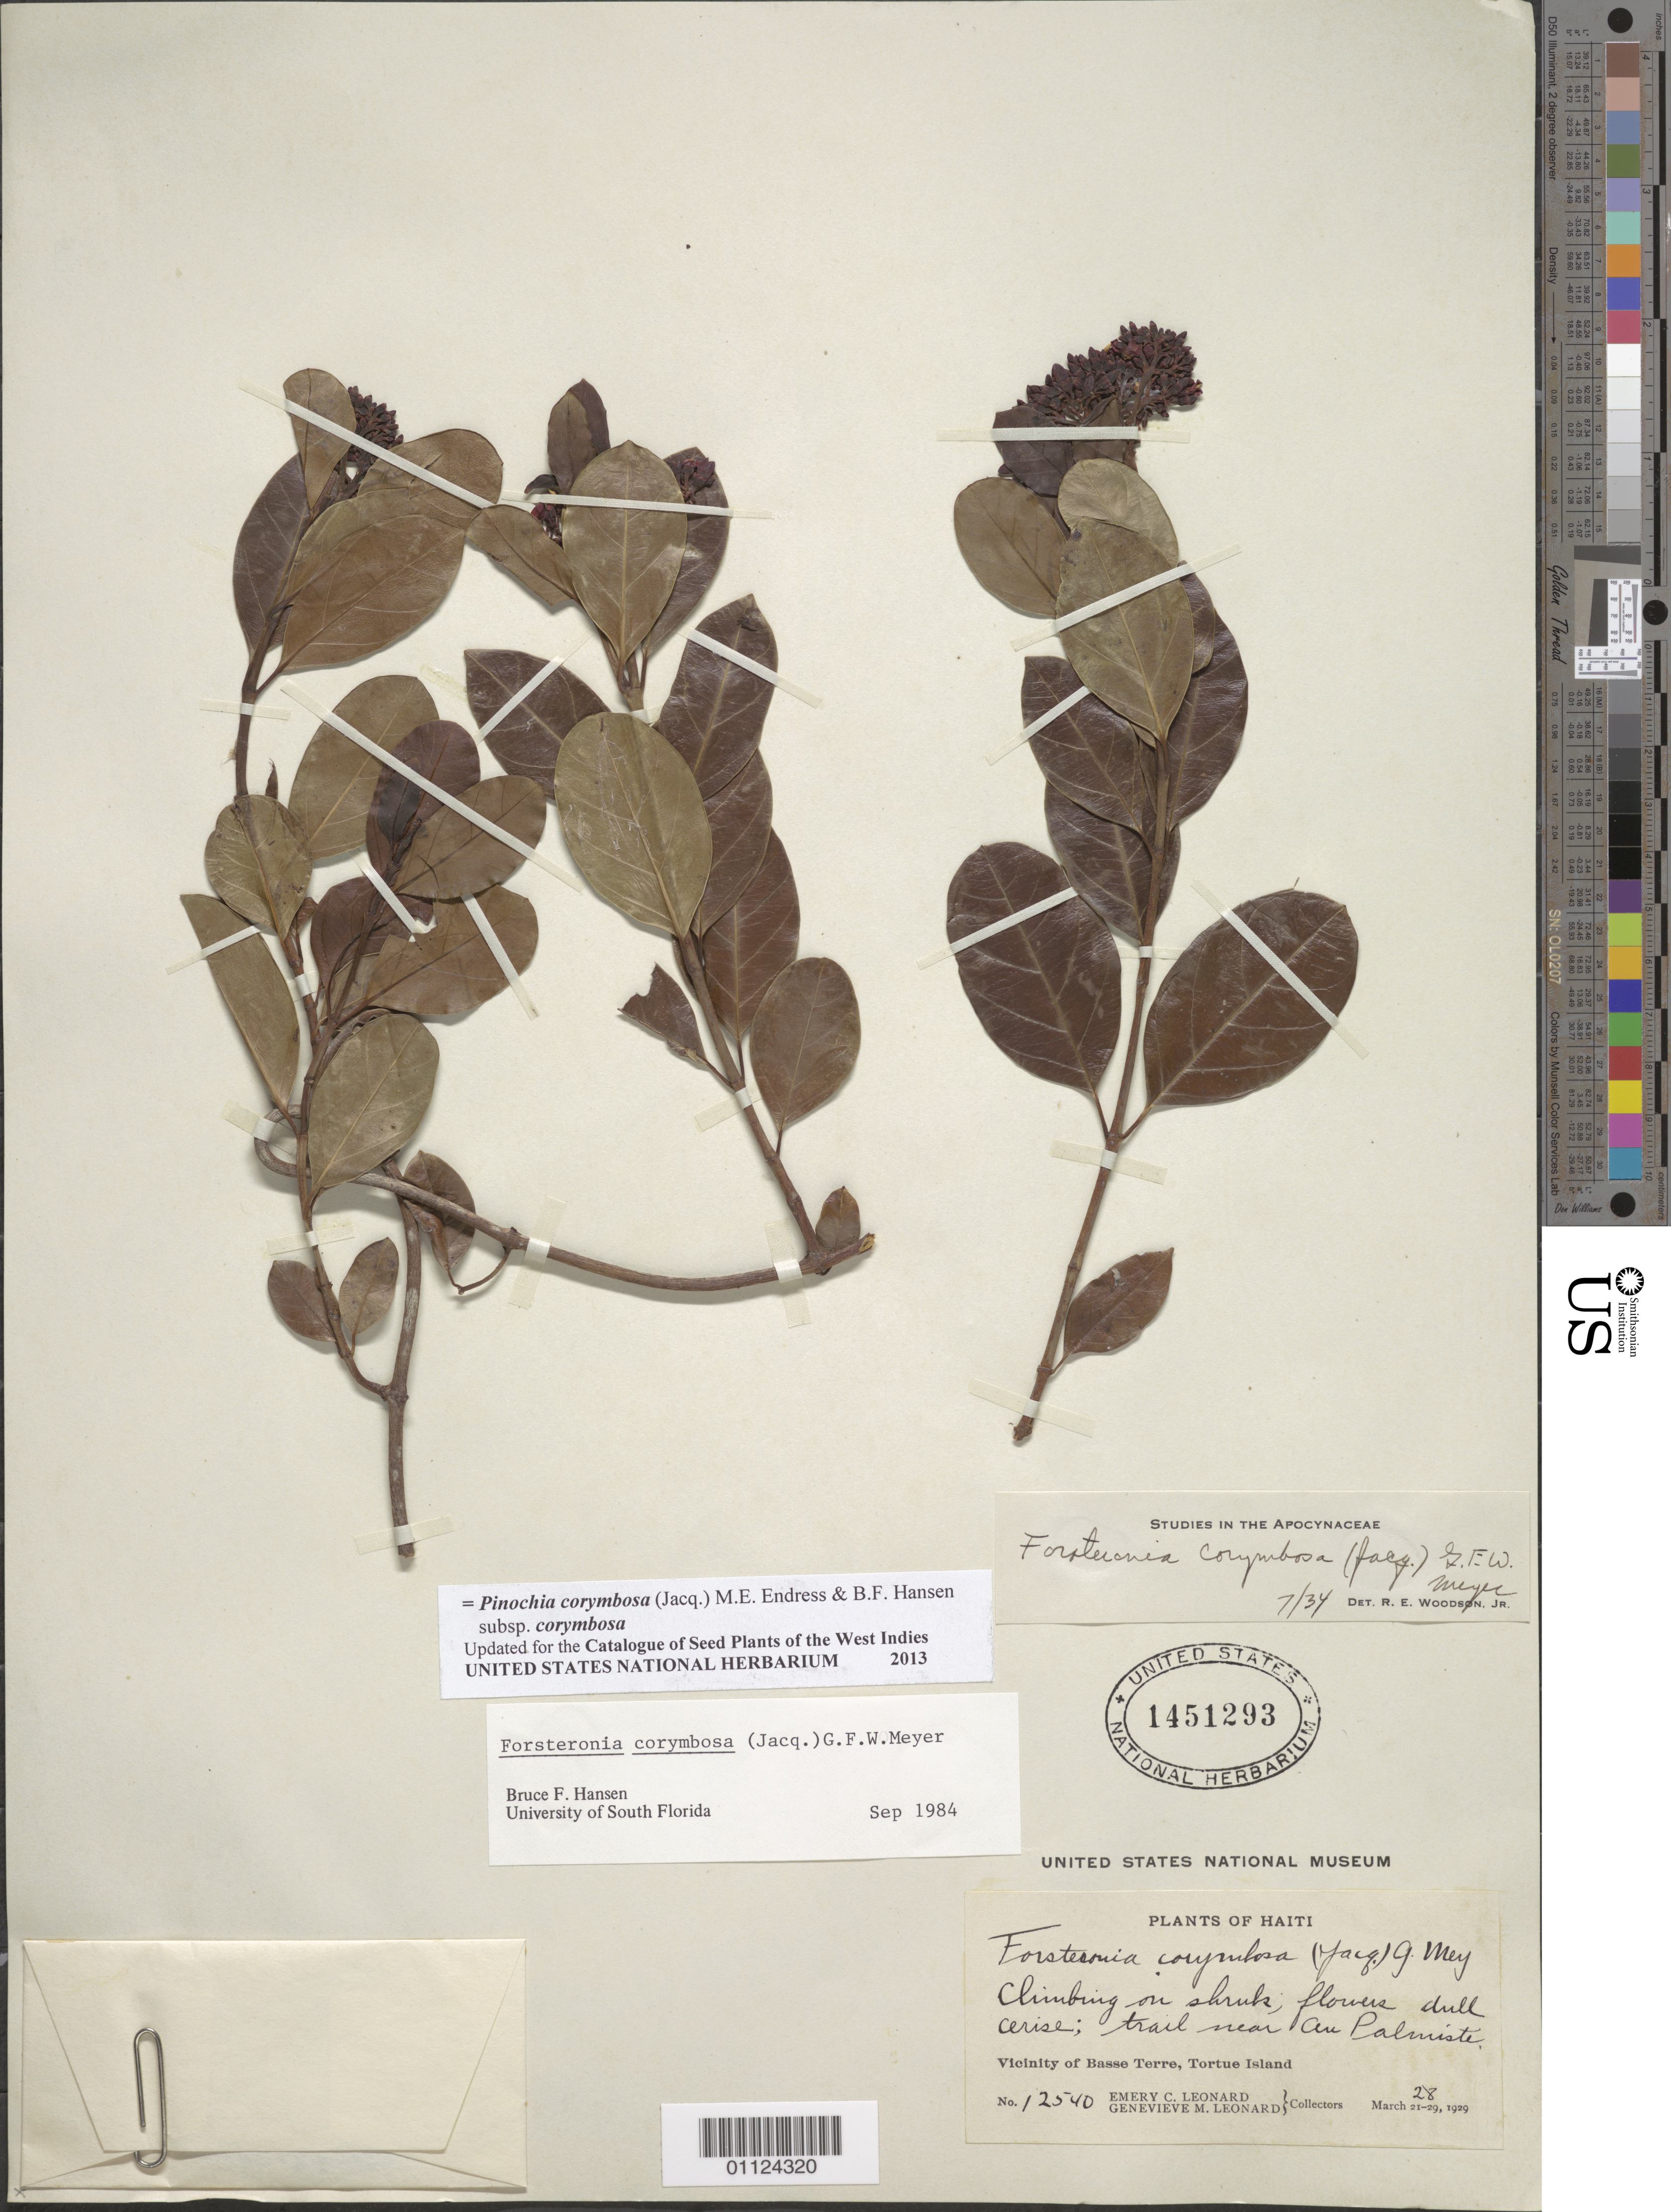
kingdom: Plantae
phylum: Tracheophyta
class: Magnoliopsida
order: Gentianales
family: Apocynaceae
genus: Pinochia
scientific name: Pinochia corymbosa subsp. corymbosa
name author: (Jacq.) M.E. Endress & B.F. Hansen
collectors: E. C. Leonard & G. M. Leonard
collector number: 12540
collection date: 1929-03-28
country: Haiti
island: Tortue I.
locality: Basse Terre, vicinity; trail near Au Palmiste.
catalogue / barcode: US 1451293